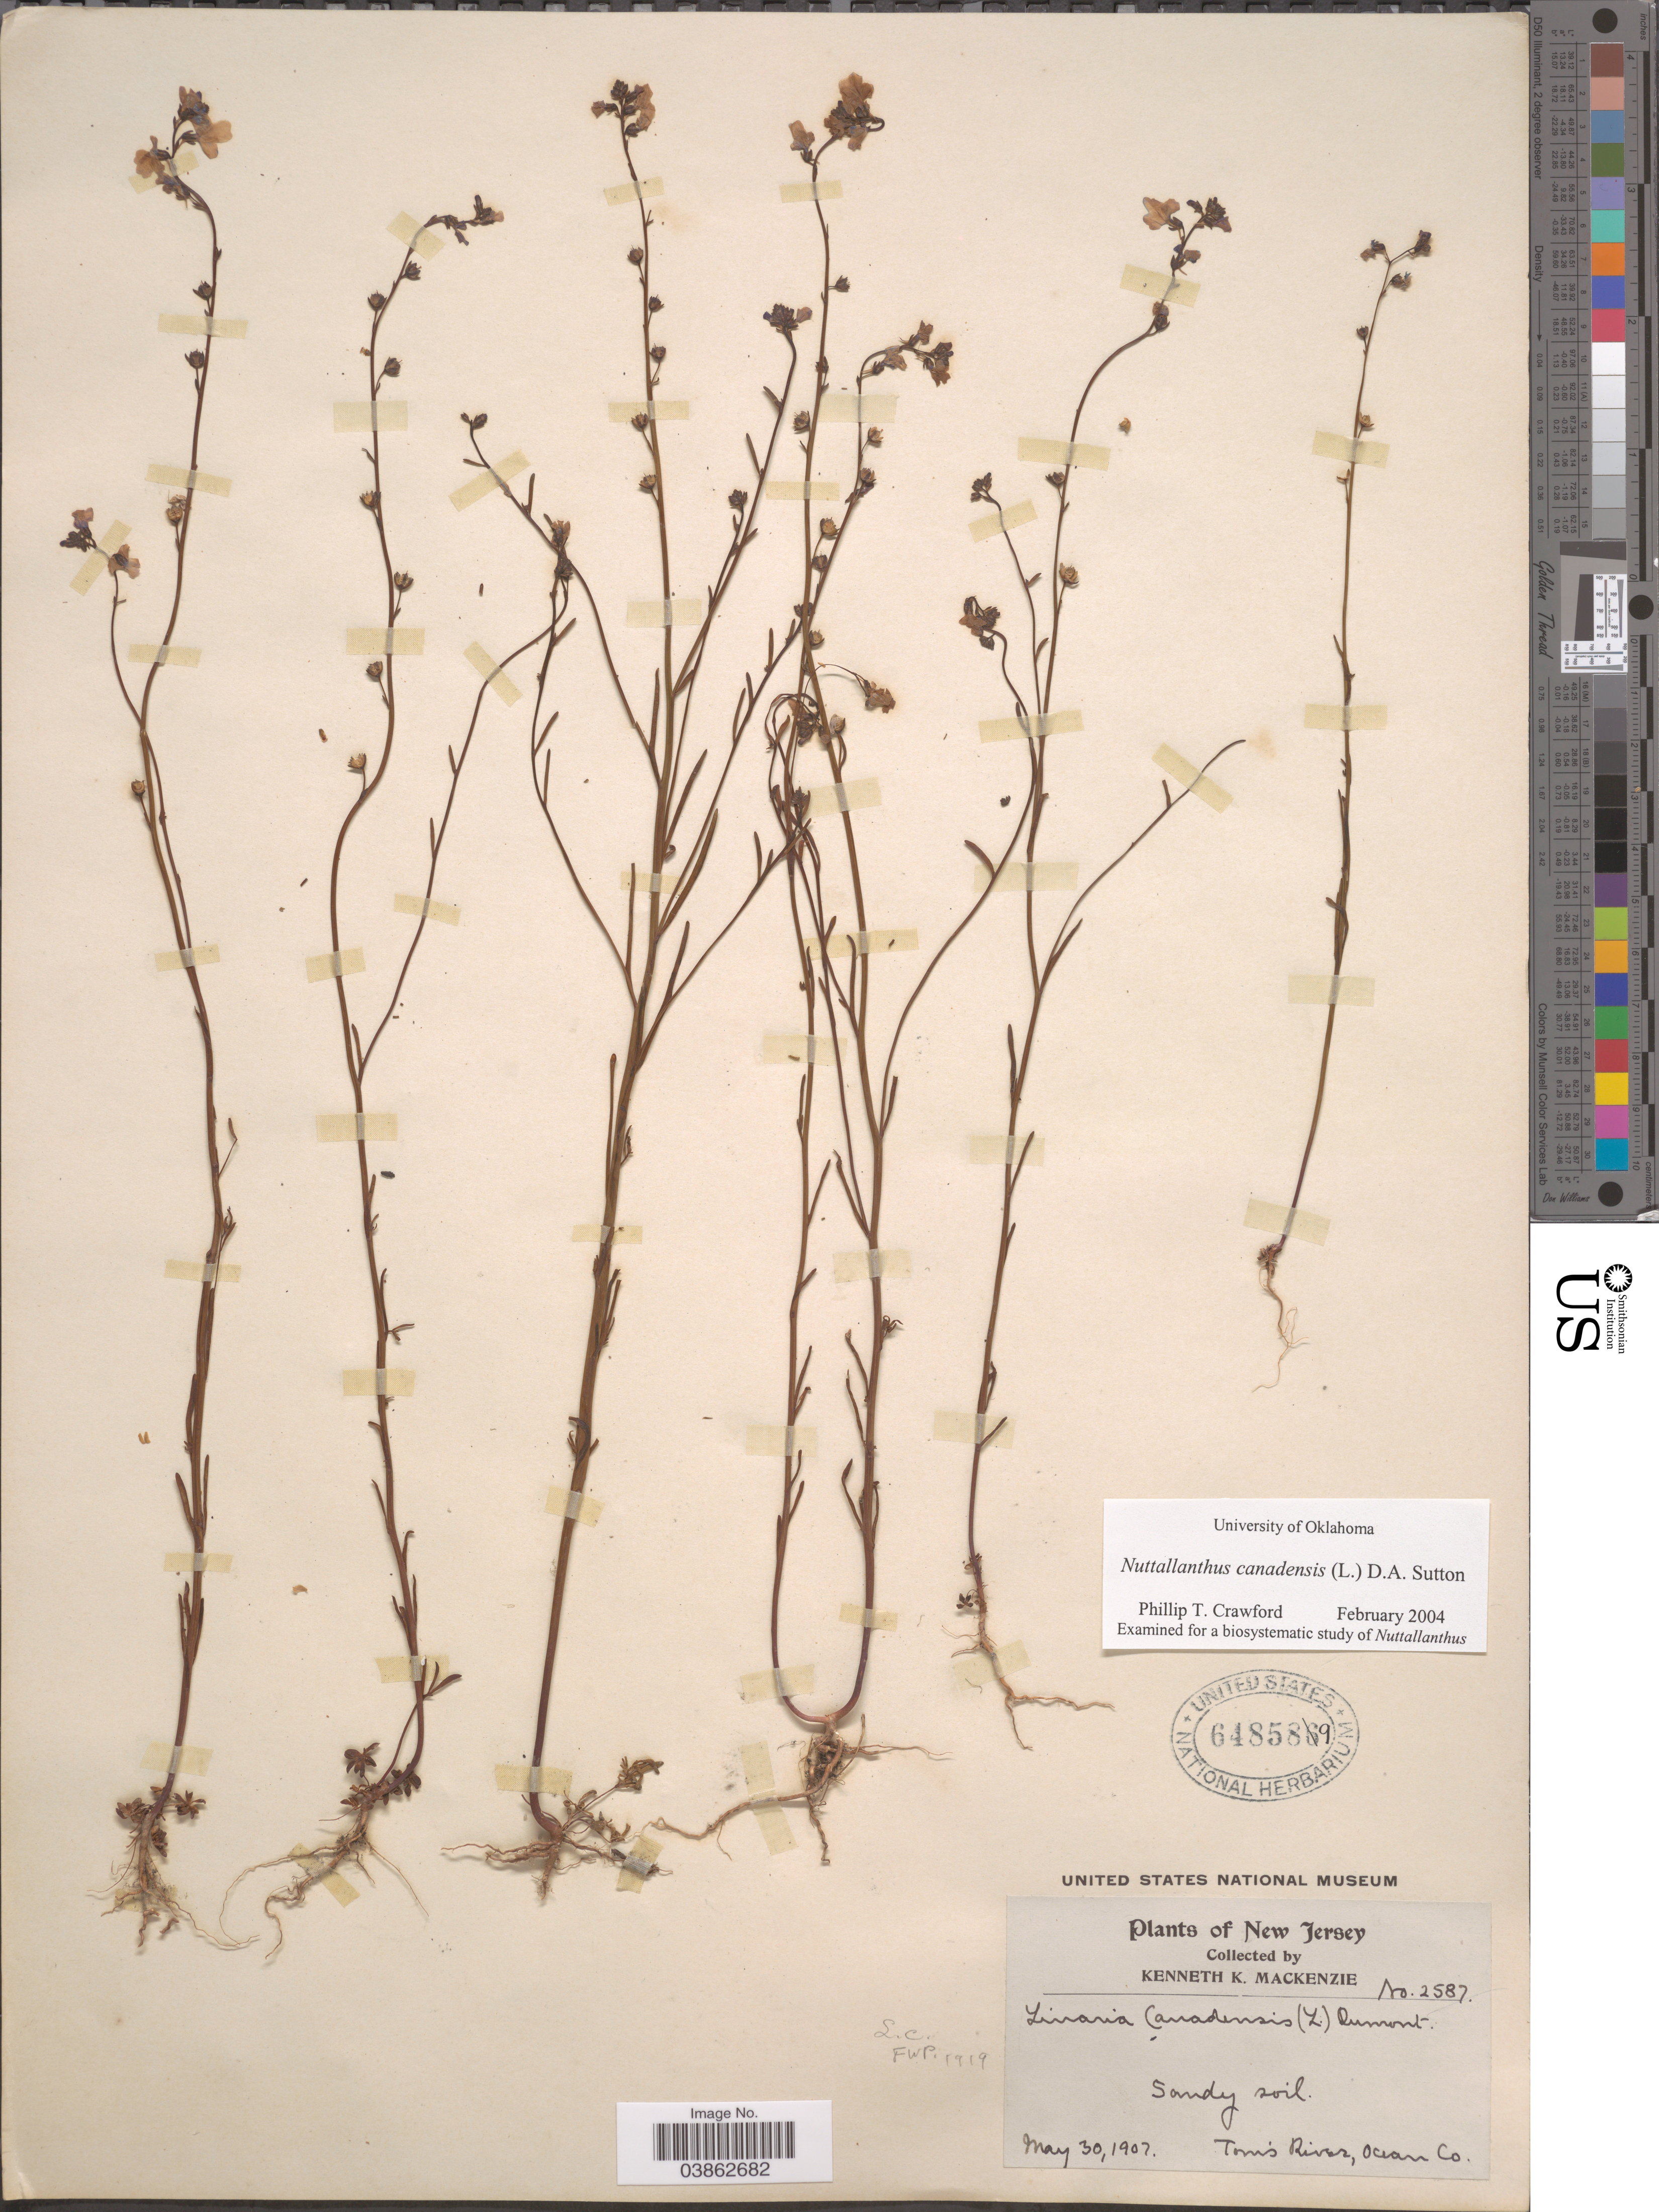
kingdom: Plantae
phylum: Tracheophyta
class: Magnoliopsida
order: Lamiales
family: Plantaginaceae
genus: Linaria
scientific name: Linaria canadensis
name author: (L.) Dum. Cours.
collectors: K. K. Mackenzie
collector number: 2587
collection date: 1907-05-30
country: United States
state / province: New Jersey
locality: Sandy soil. Tom's River, Ocean Co.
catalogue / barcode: US 648589